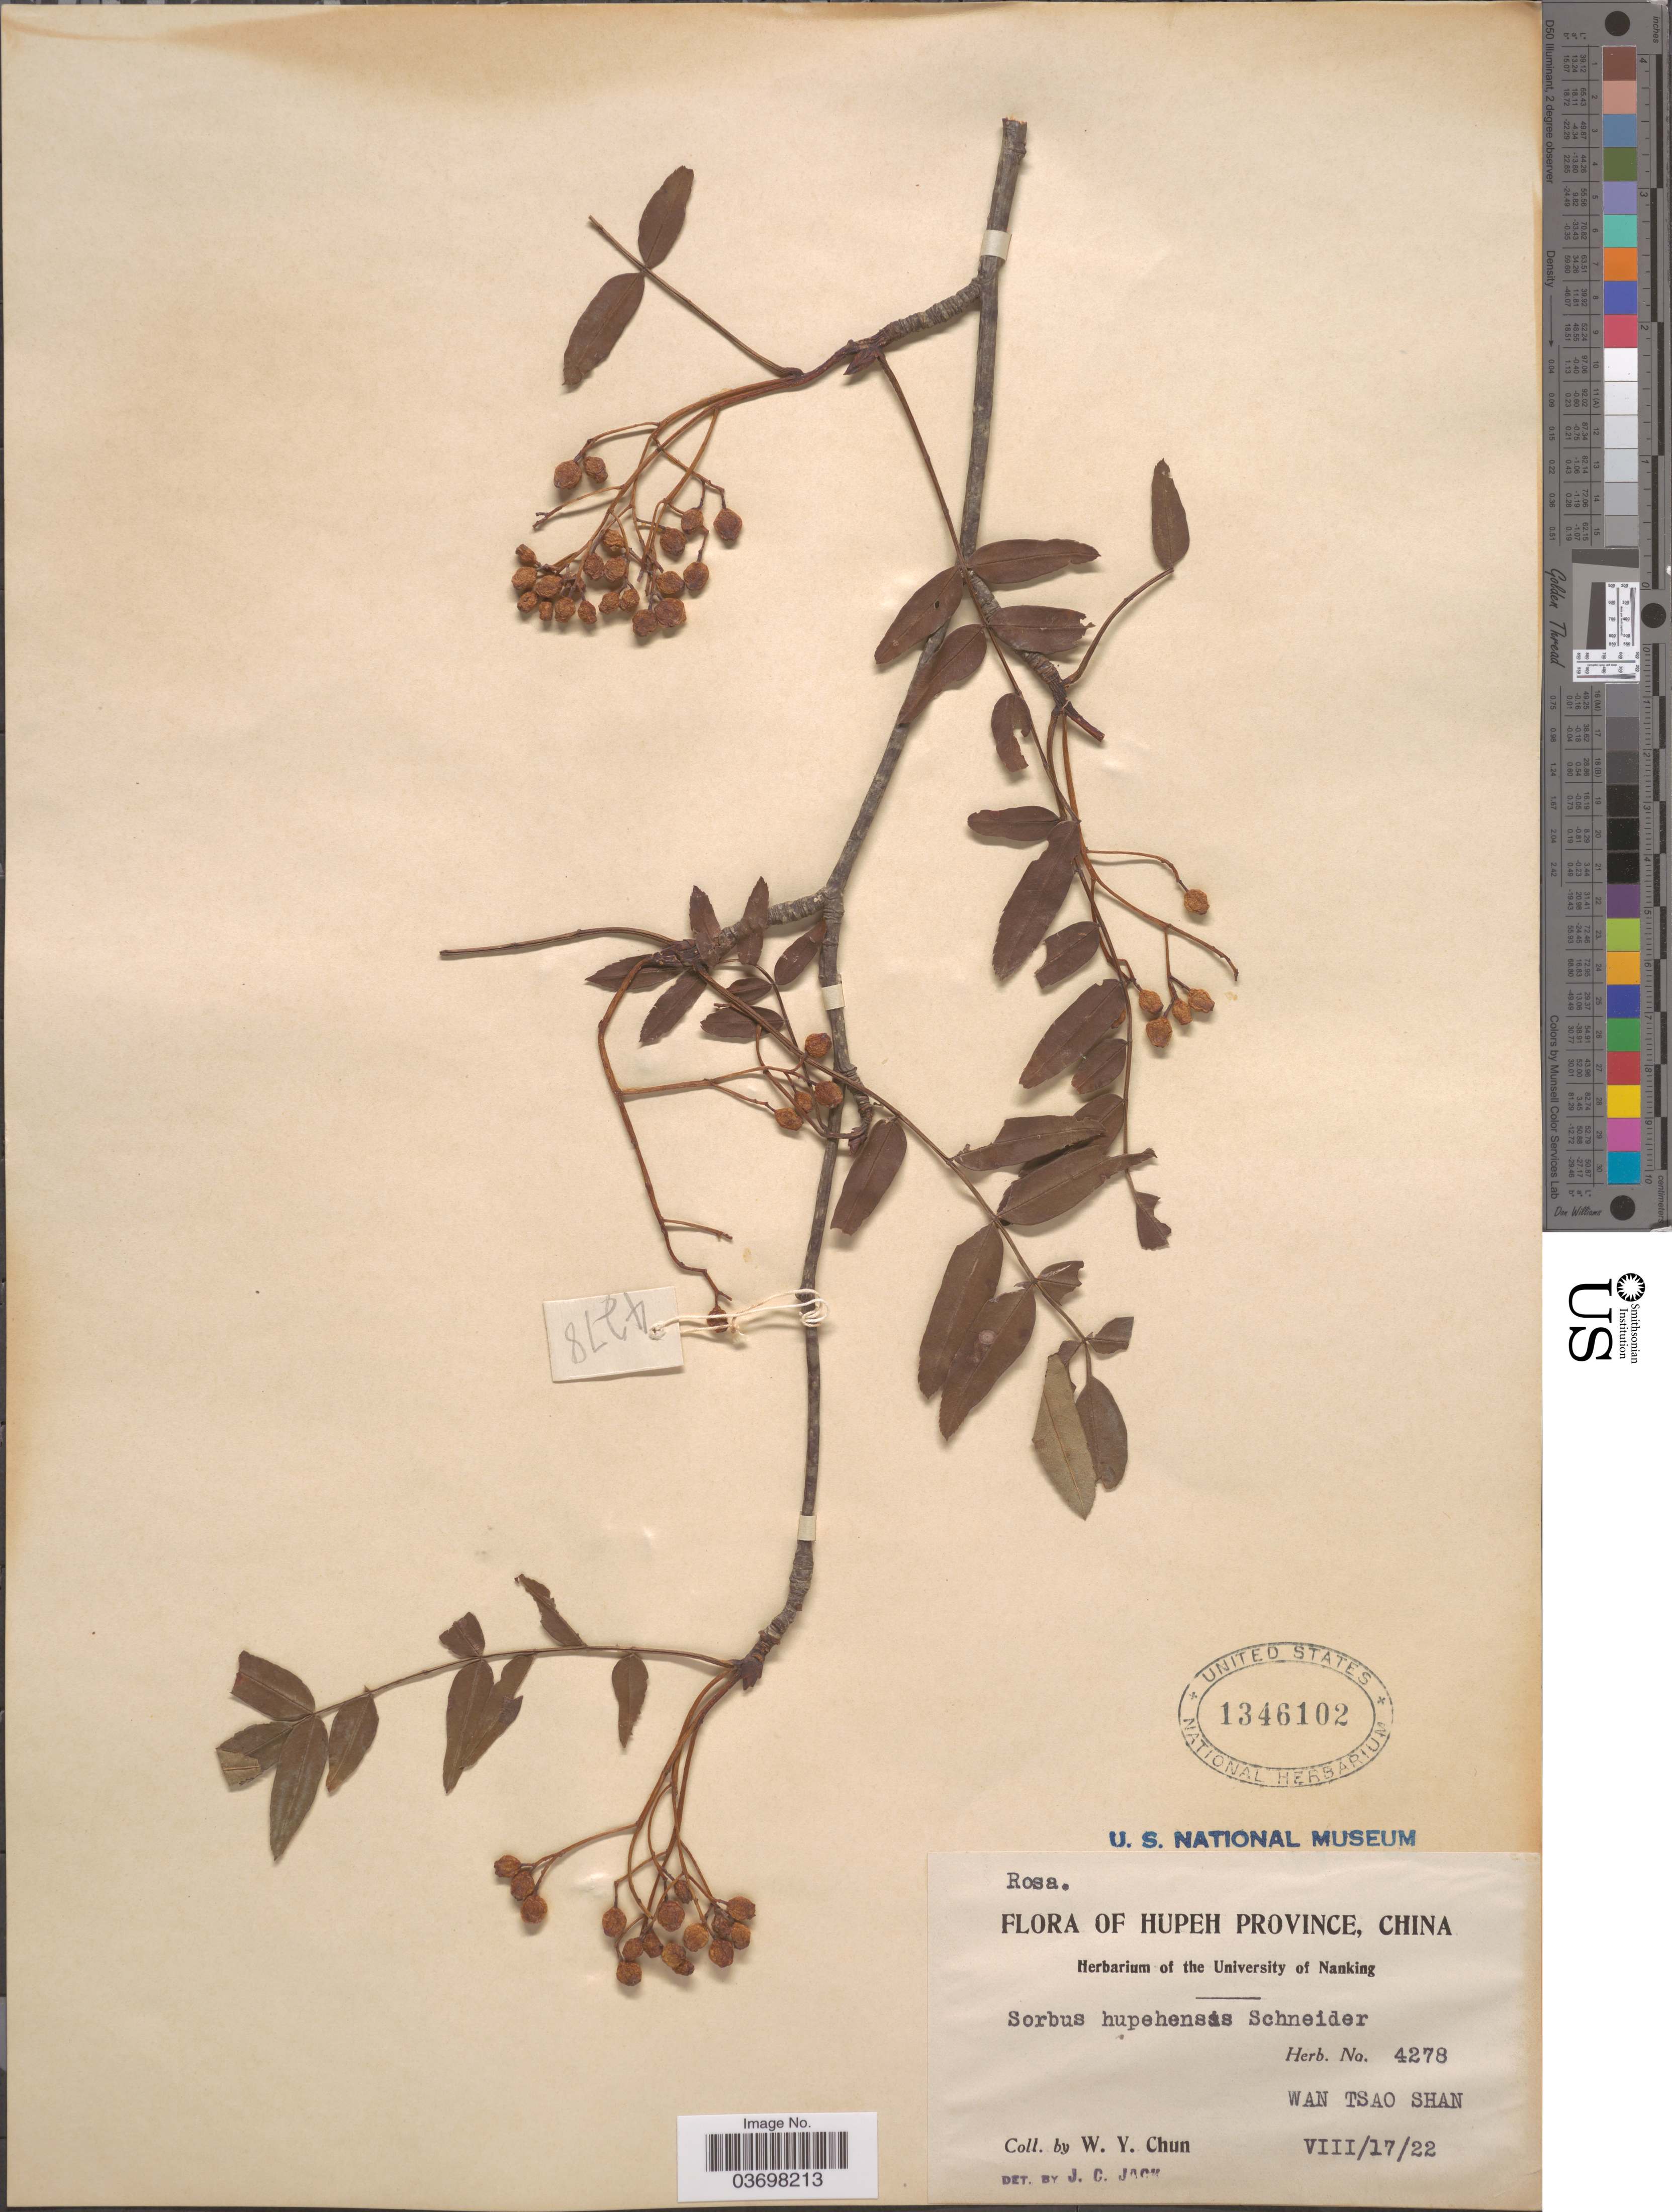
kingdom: Plantae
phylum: Tracheophyta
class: Magnoliopsida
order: Rosales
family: Rosaceae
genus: Sorbus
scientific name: Sorbus discolor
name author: hort.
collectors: W. Y. Chun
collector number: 4278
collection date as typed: Transcribed d/m/y: 17/8/22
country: China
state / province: Hubei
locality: Hupeh Province. Wan Tsao Shan.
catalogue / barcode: US 1346102